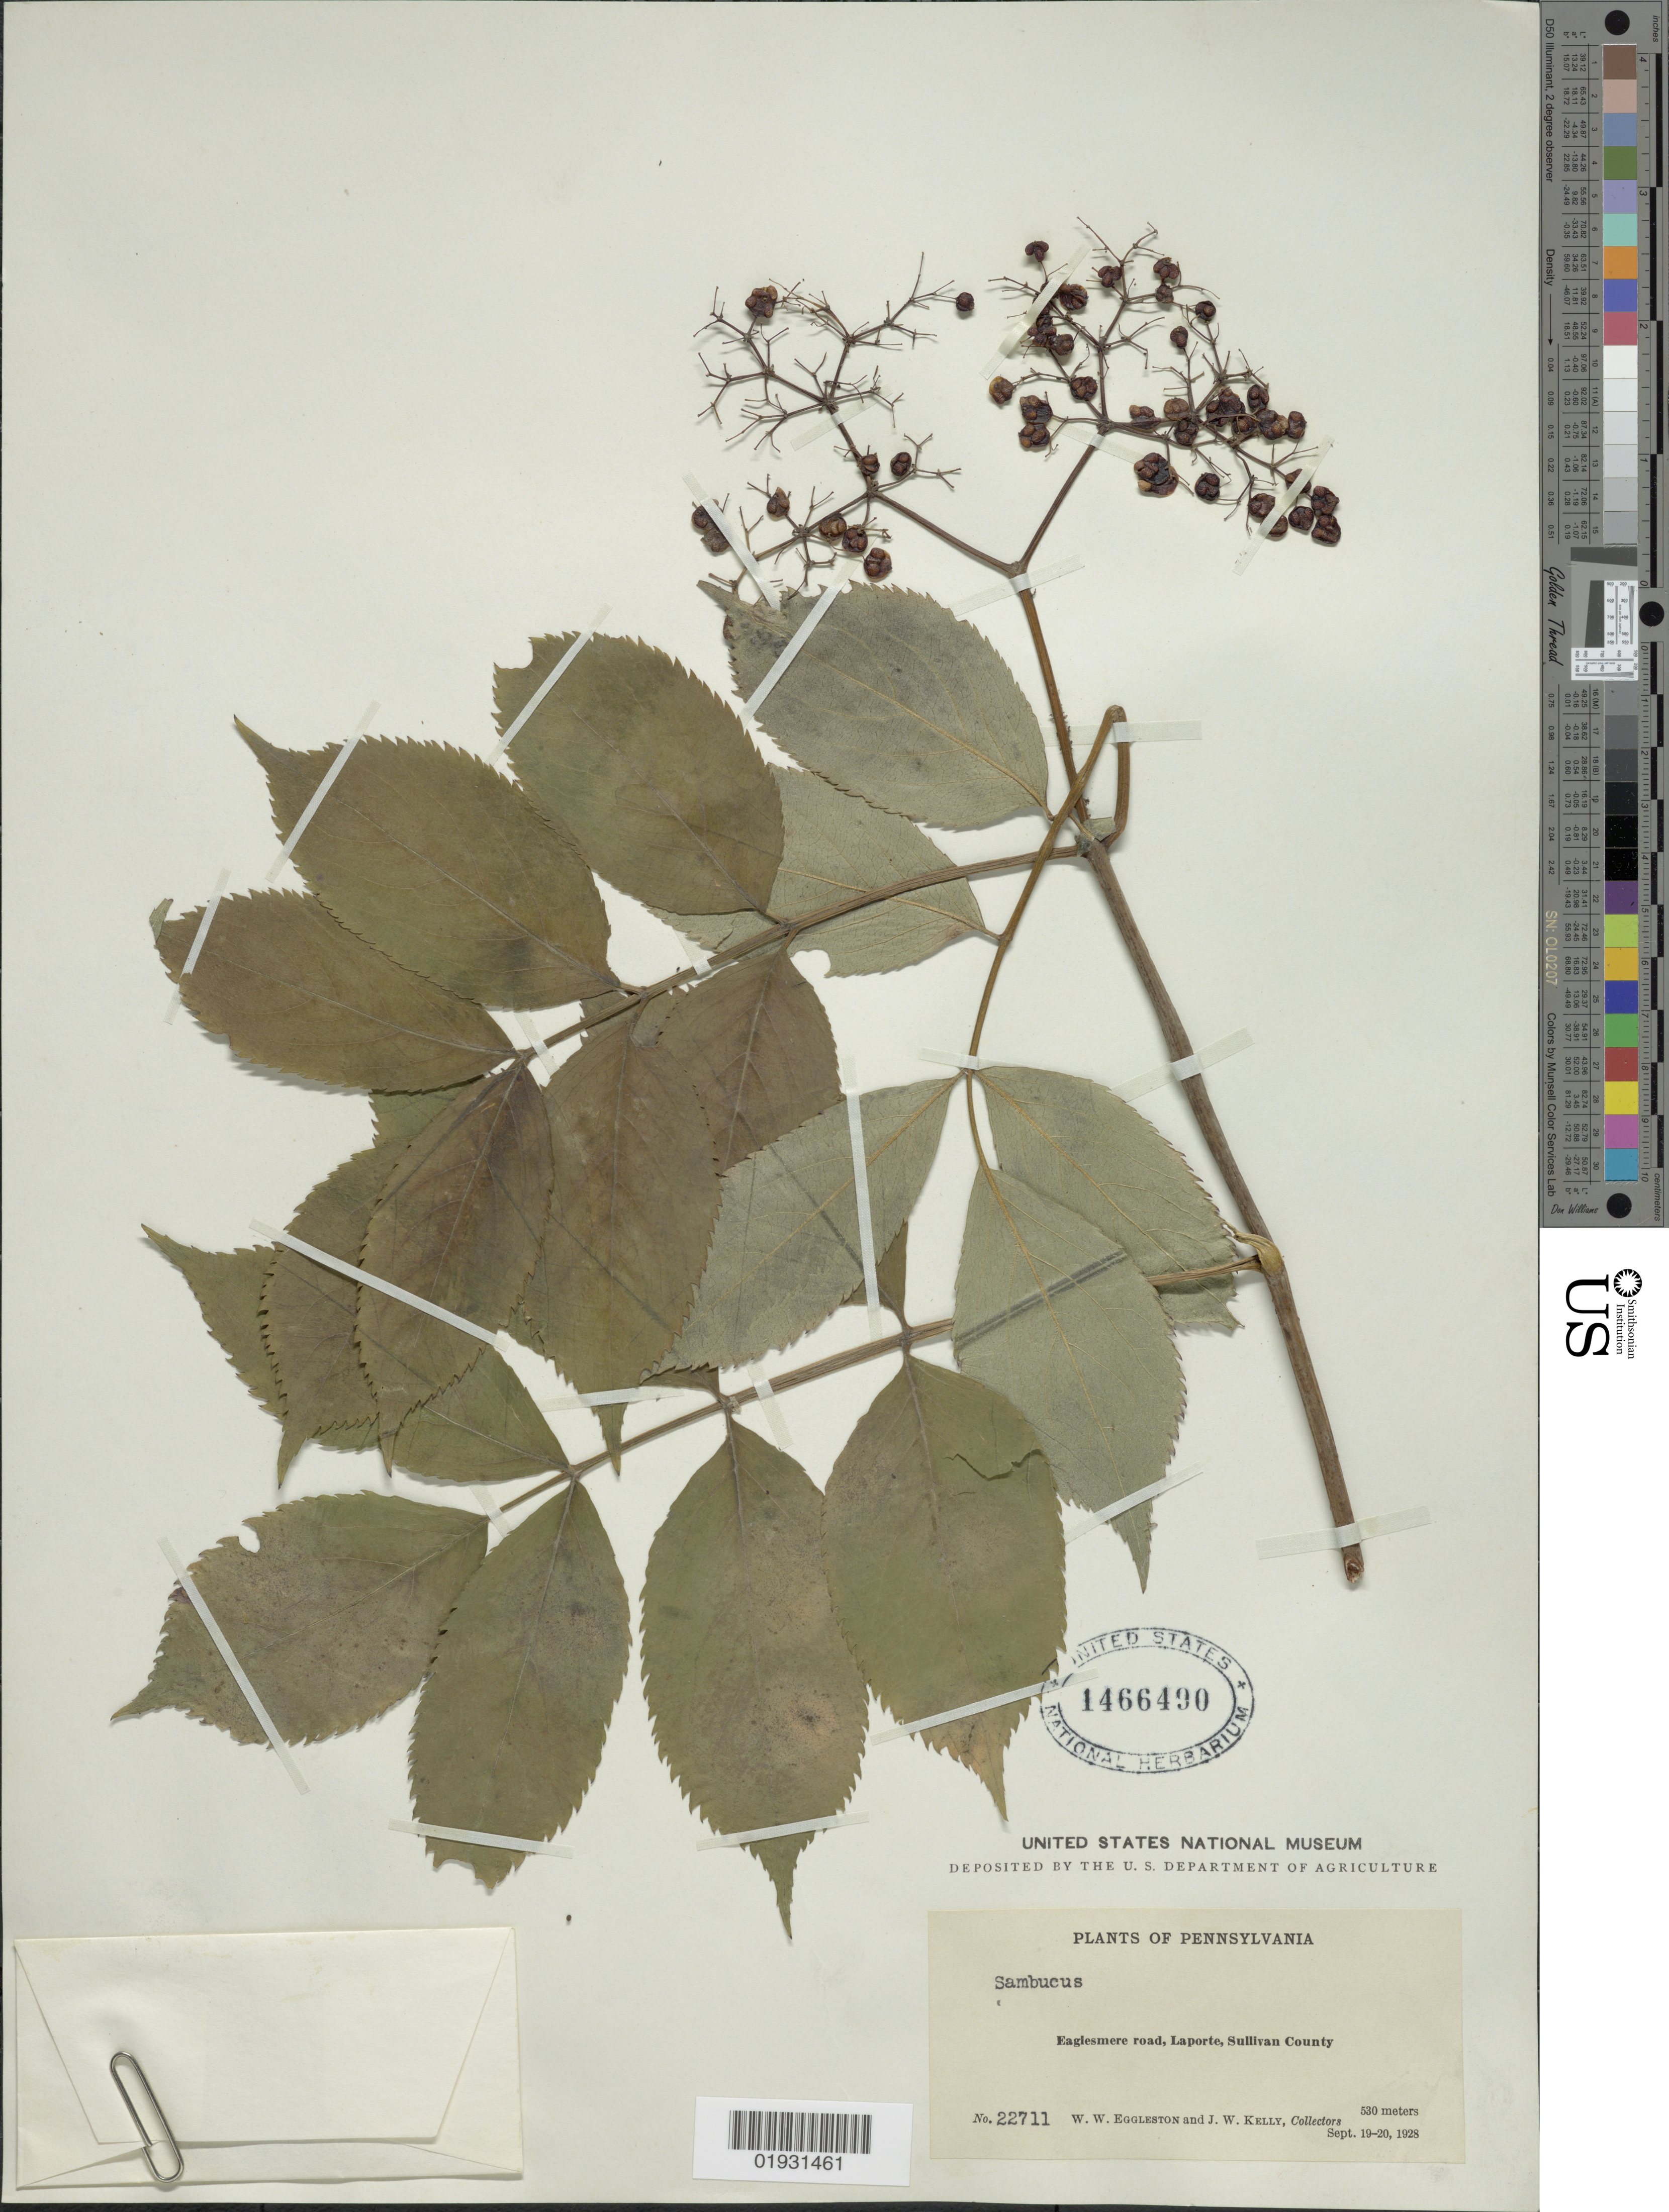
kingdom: Plantae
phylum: Tracheophyta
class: Magnoliopsida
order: Dipsacales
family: Viburnaceae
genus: Sambucus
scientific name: Sambucus sp.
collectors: W. W. Eggleston & J. Kelly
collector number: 22711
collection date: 1928-09-19/1928-09-20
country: United States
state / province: Pennsylvania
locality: Eaglesmere road, Laporte, Sullivan County.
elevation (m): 530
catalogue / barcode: US 1466490